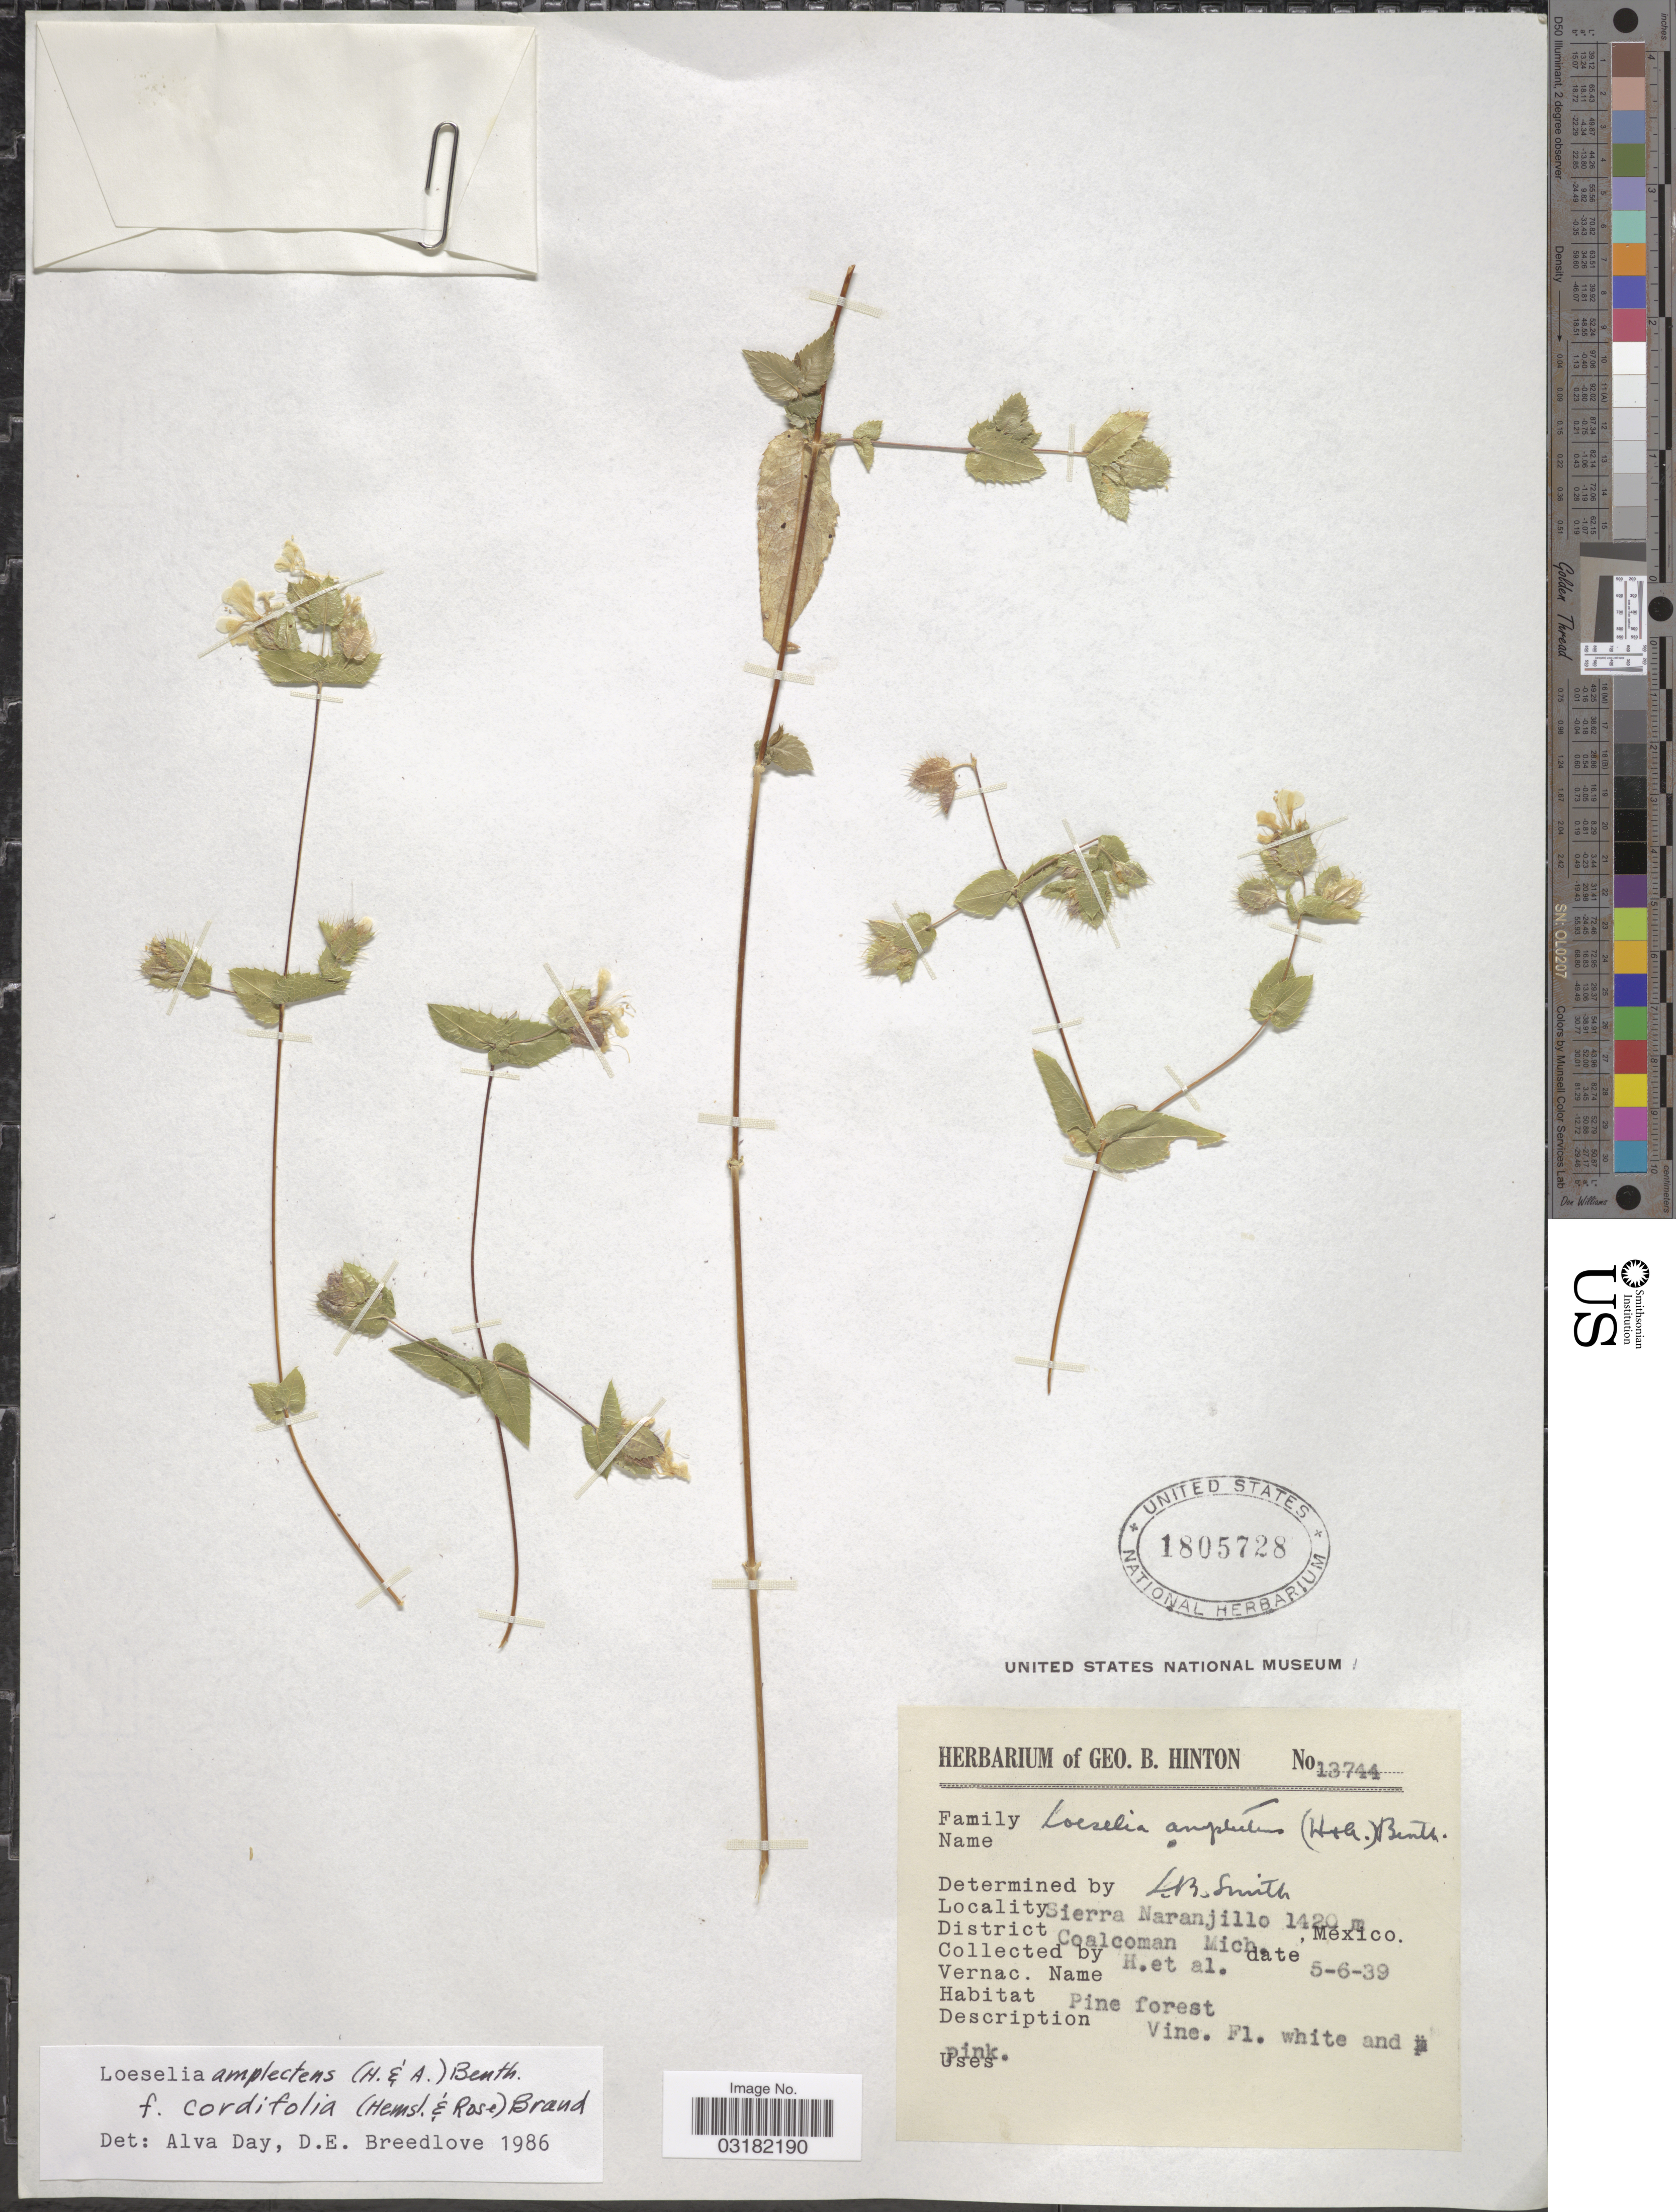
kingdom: Plantae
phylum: Tracheophyta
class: Magnoliopsida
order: Ericales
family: Polemoniaceae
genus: Loeselia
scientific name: Loeselia amplectens f. cordifolia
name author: Brand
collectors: G. B. Hinton & et al.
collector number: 13744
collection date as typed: Transcribed d/m/y: 5/6/39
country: Mexico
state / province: Michoacán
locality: Sierra Naranjillo. District Coalcoman.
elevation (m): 1420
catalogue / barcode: US 1805728